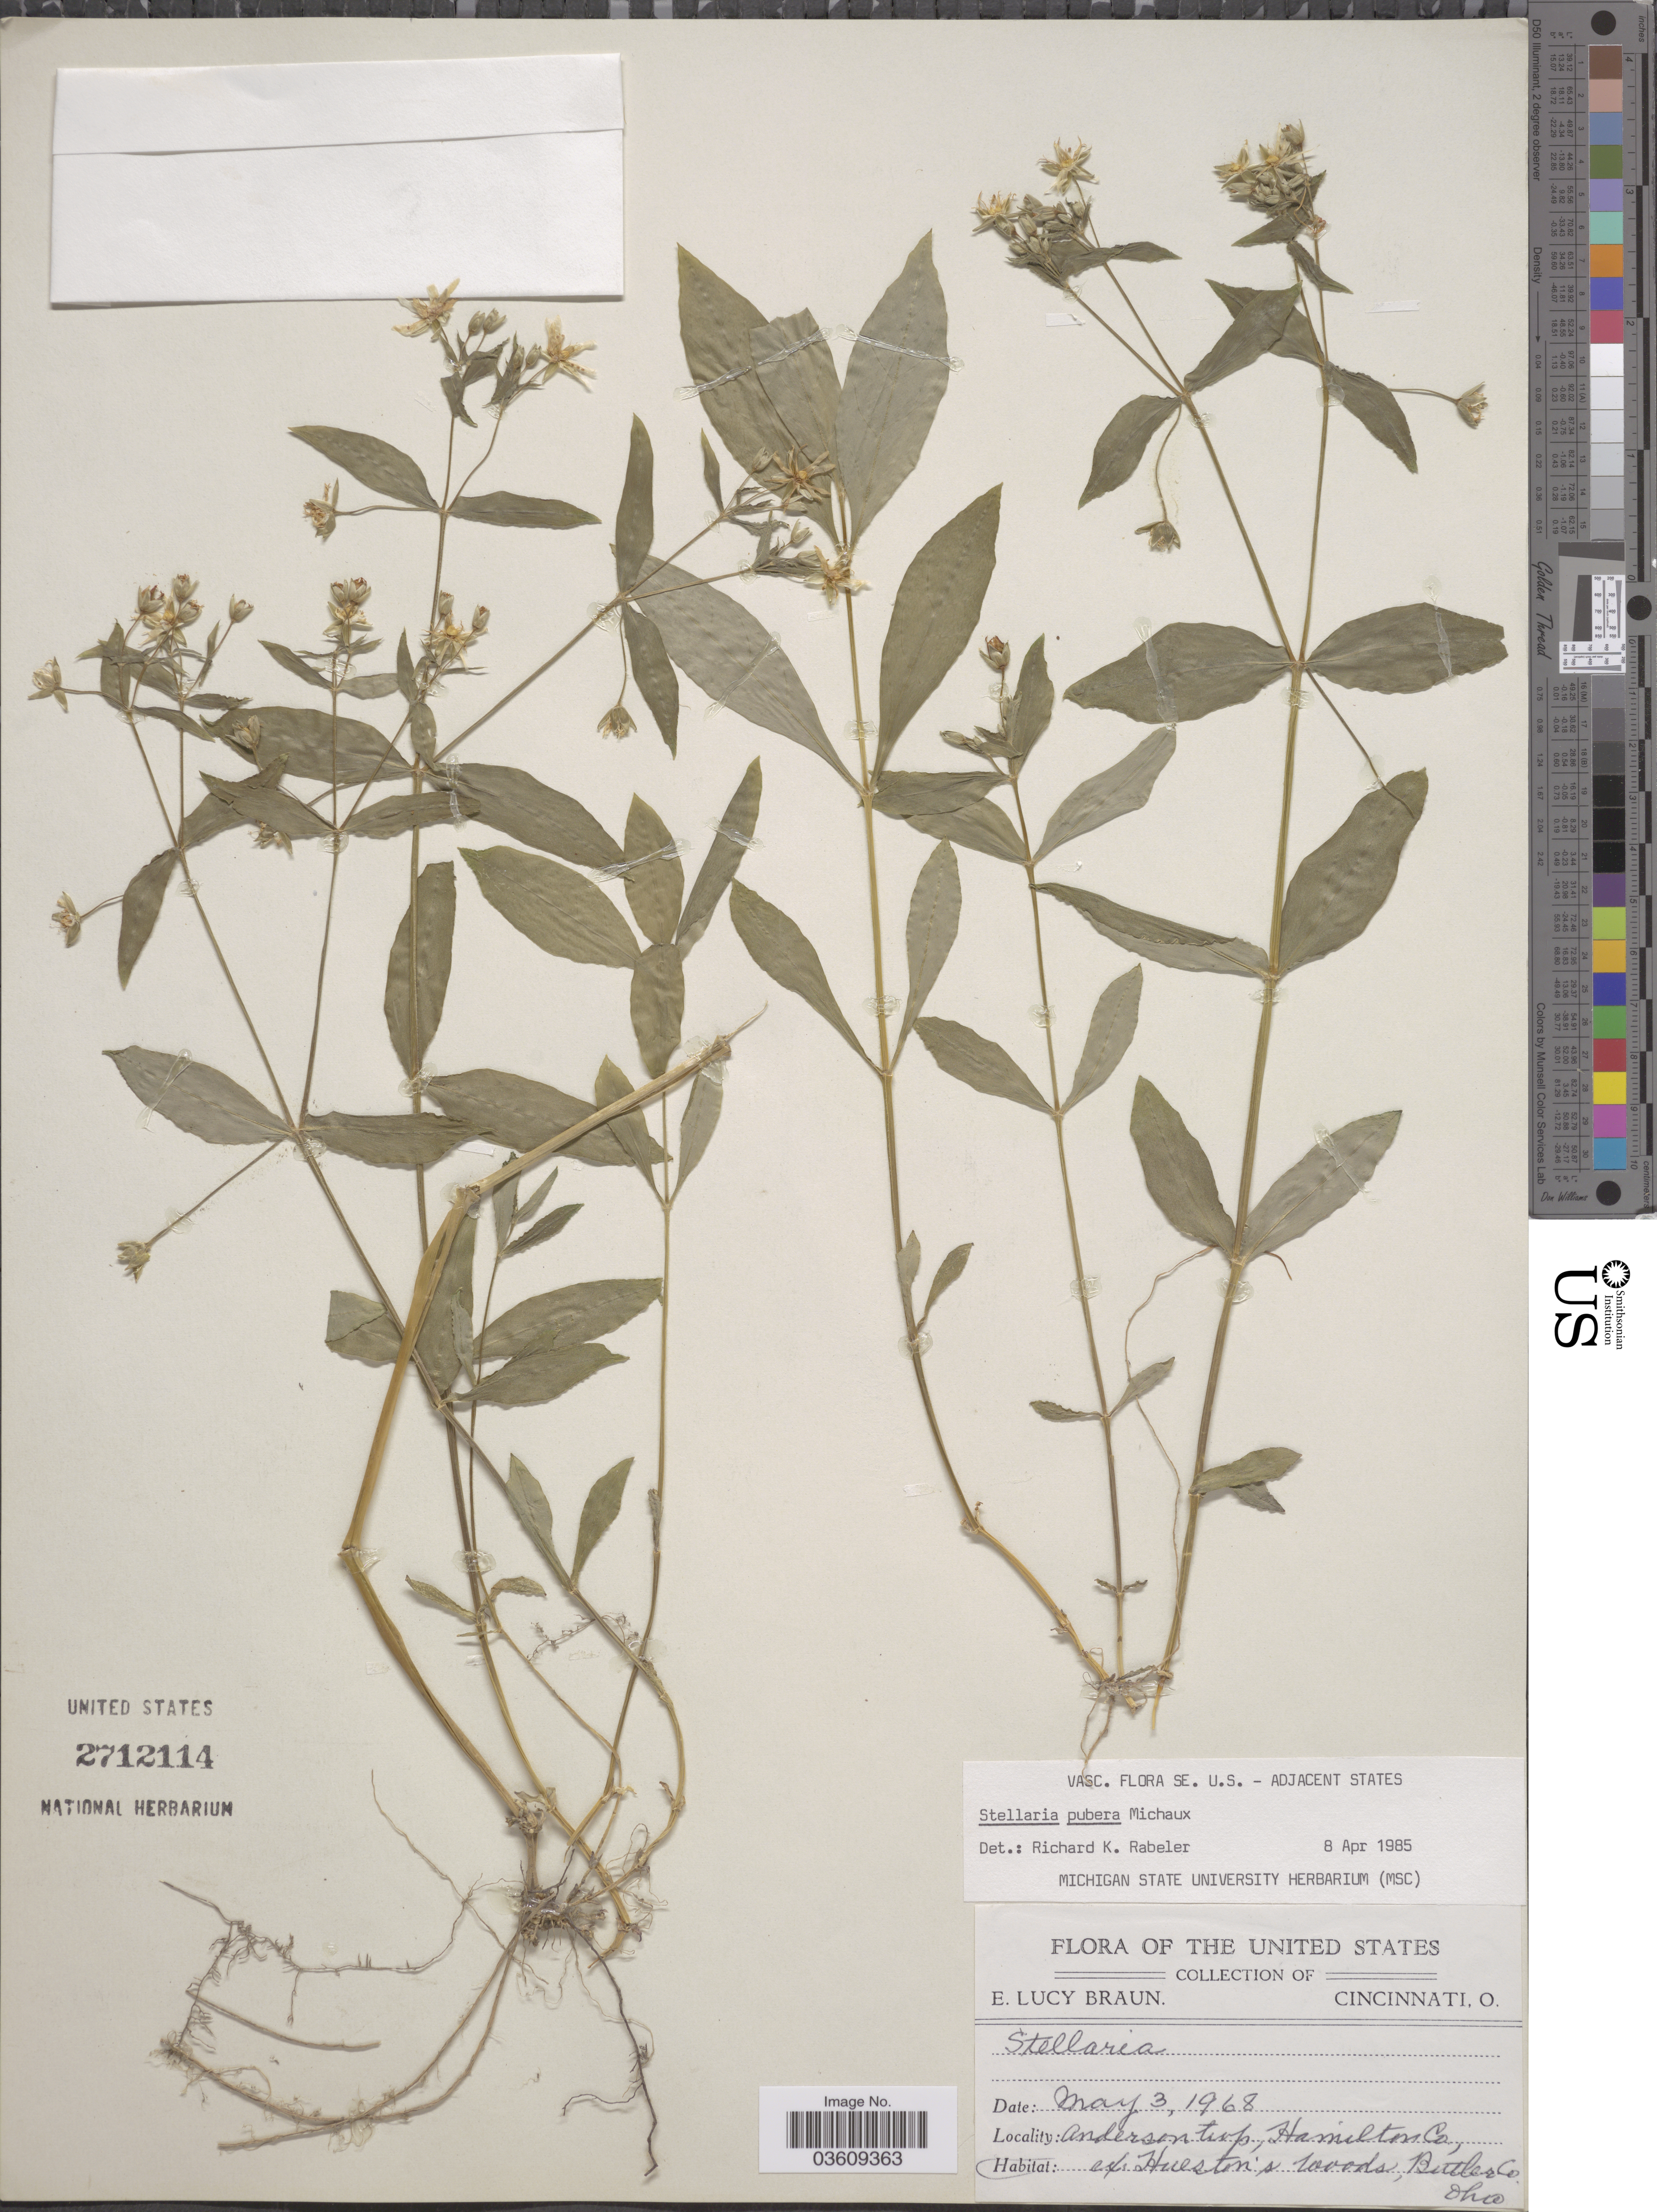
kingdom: Plantae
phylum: Tracheophyta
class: Magnoliopsida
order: Caryophyllales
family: Caryophyllaceae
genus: Stellaria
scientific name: Stellaria pubera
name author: Michx.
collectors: E. L. Braun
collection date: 1968-05-03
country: United States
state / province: Ohio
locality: Anderson twp, Hamilton Co, ex. Hueston's woods, Buttler Co.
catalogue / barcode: US 2712114